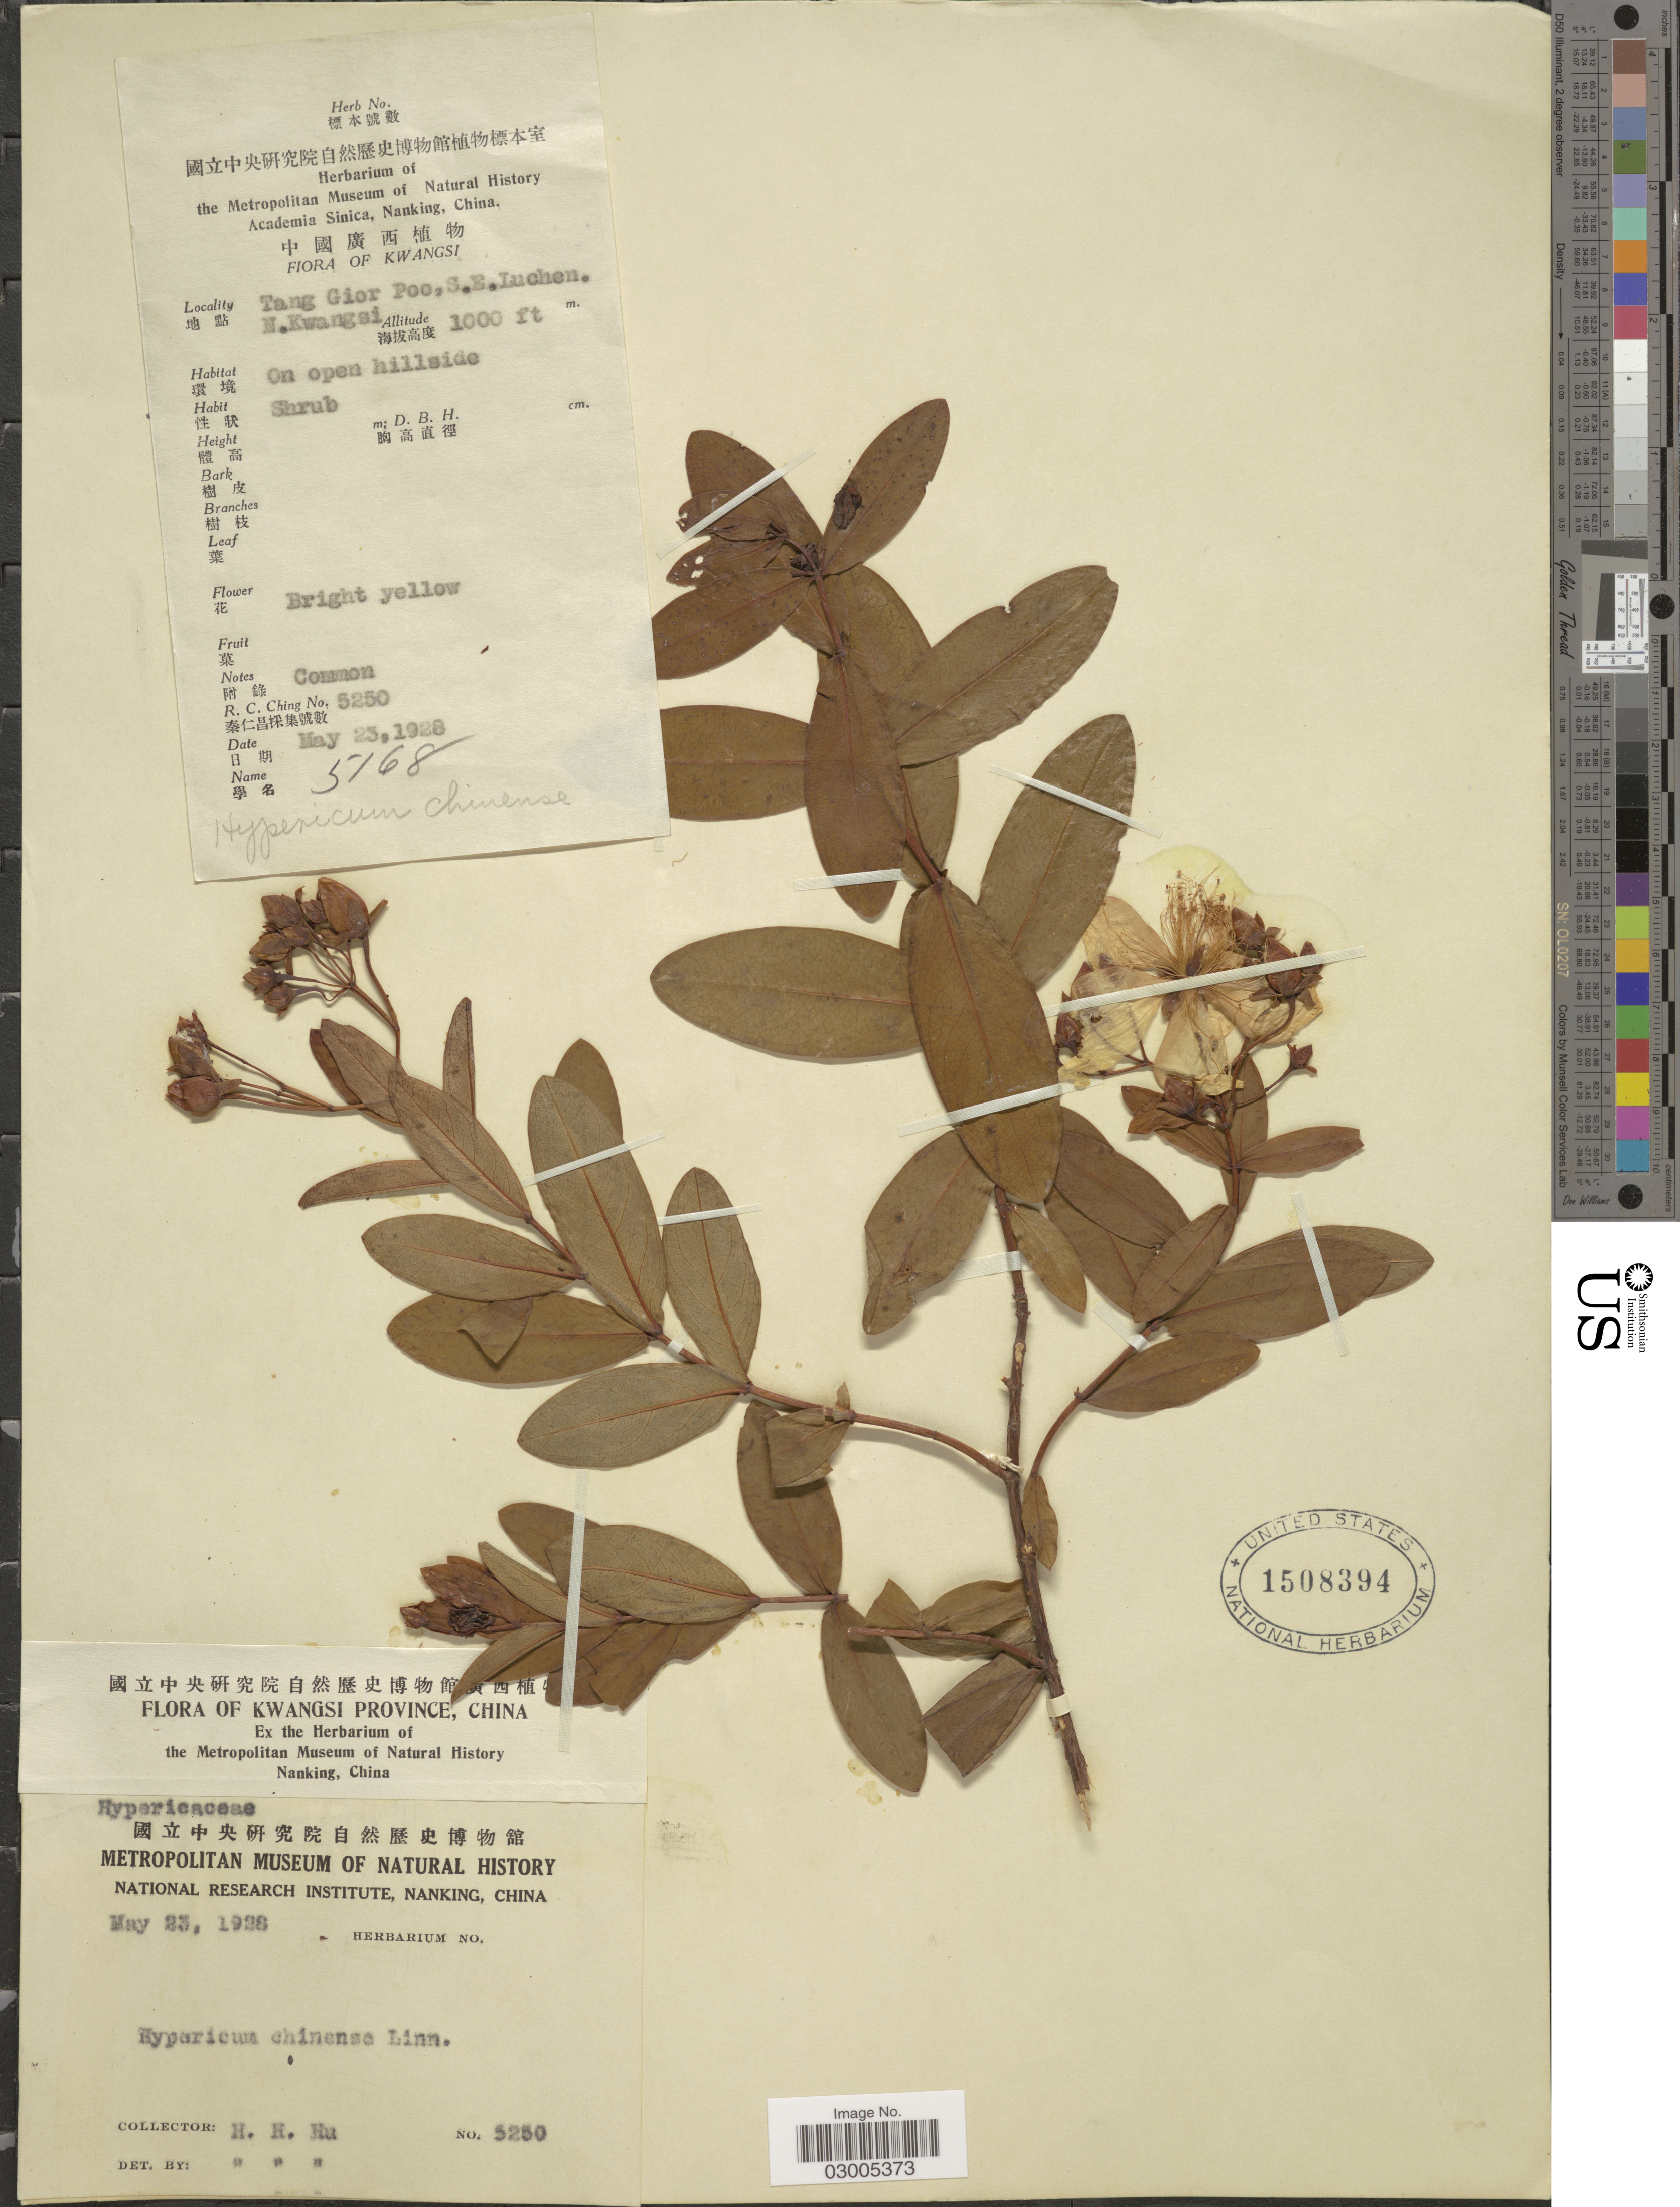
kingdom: Plantae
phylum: Tracheophyta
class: Magnoliopsida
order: Malpighiales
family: Hypericaceae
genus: Hypericum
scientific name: Hypericum monogynum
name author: L.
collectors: H. H. Hu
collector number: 5250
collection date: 1926-05-23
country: China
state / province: Guangxi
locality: Kwangsi Province. Tang Gior Poo, S.E. Luchen. N. Kwangsi.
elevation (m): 305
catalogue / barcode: US 1508394